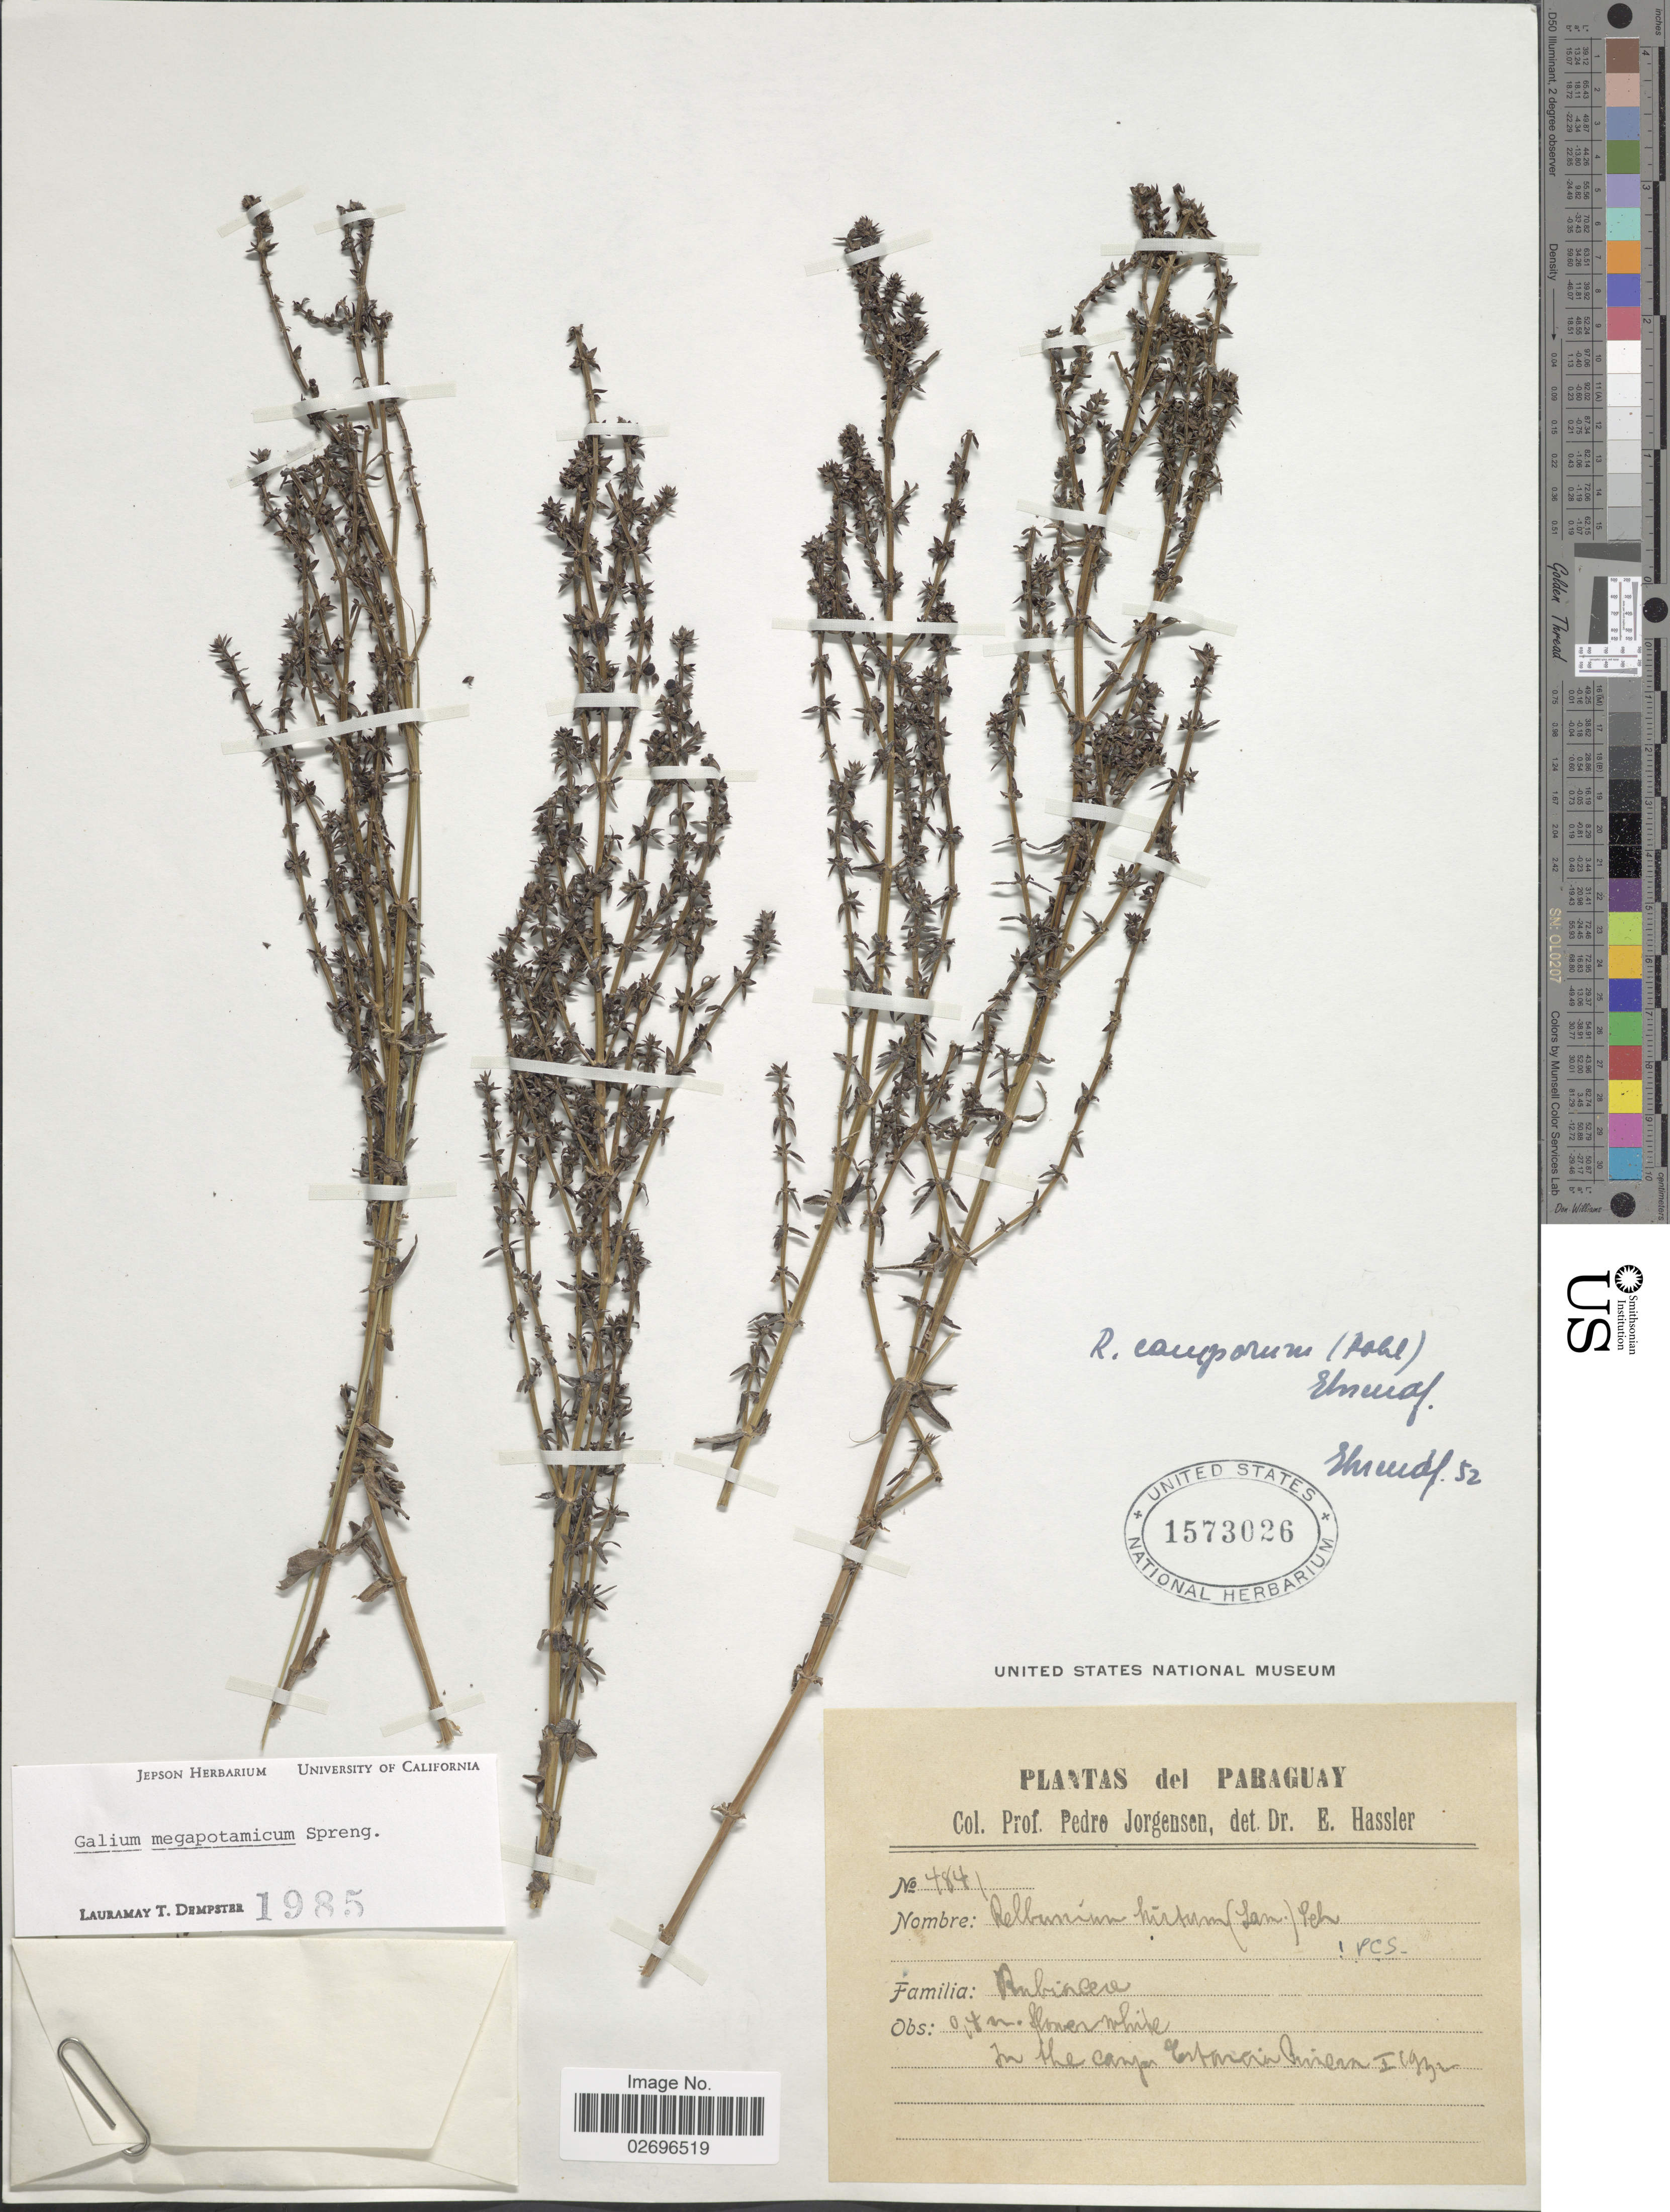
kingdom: Plantae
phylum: Tracheophyta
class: Magnoliopsida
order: Gentianales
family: Rubiaceae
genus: Galium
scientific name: Galium megapotamicum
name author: Spreng.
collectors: P. Jörgensen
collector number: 4841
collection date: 1932-01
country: Paraguay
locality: In the camp Estancia Primera [interpreted]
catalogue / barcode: US 1573026